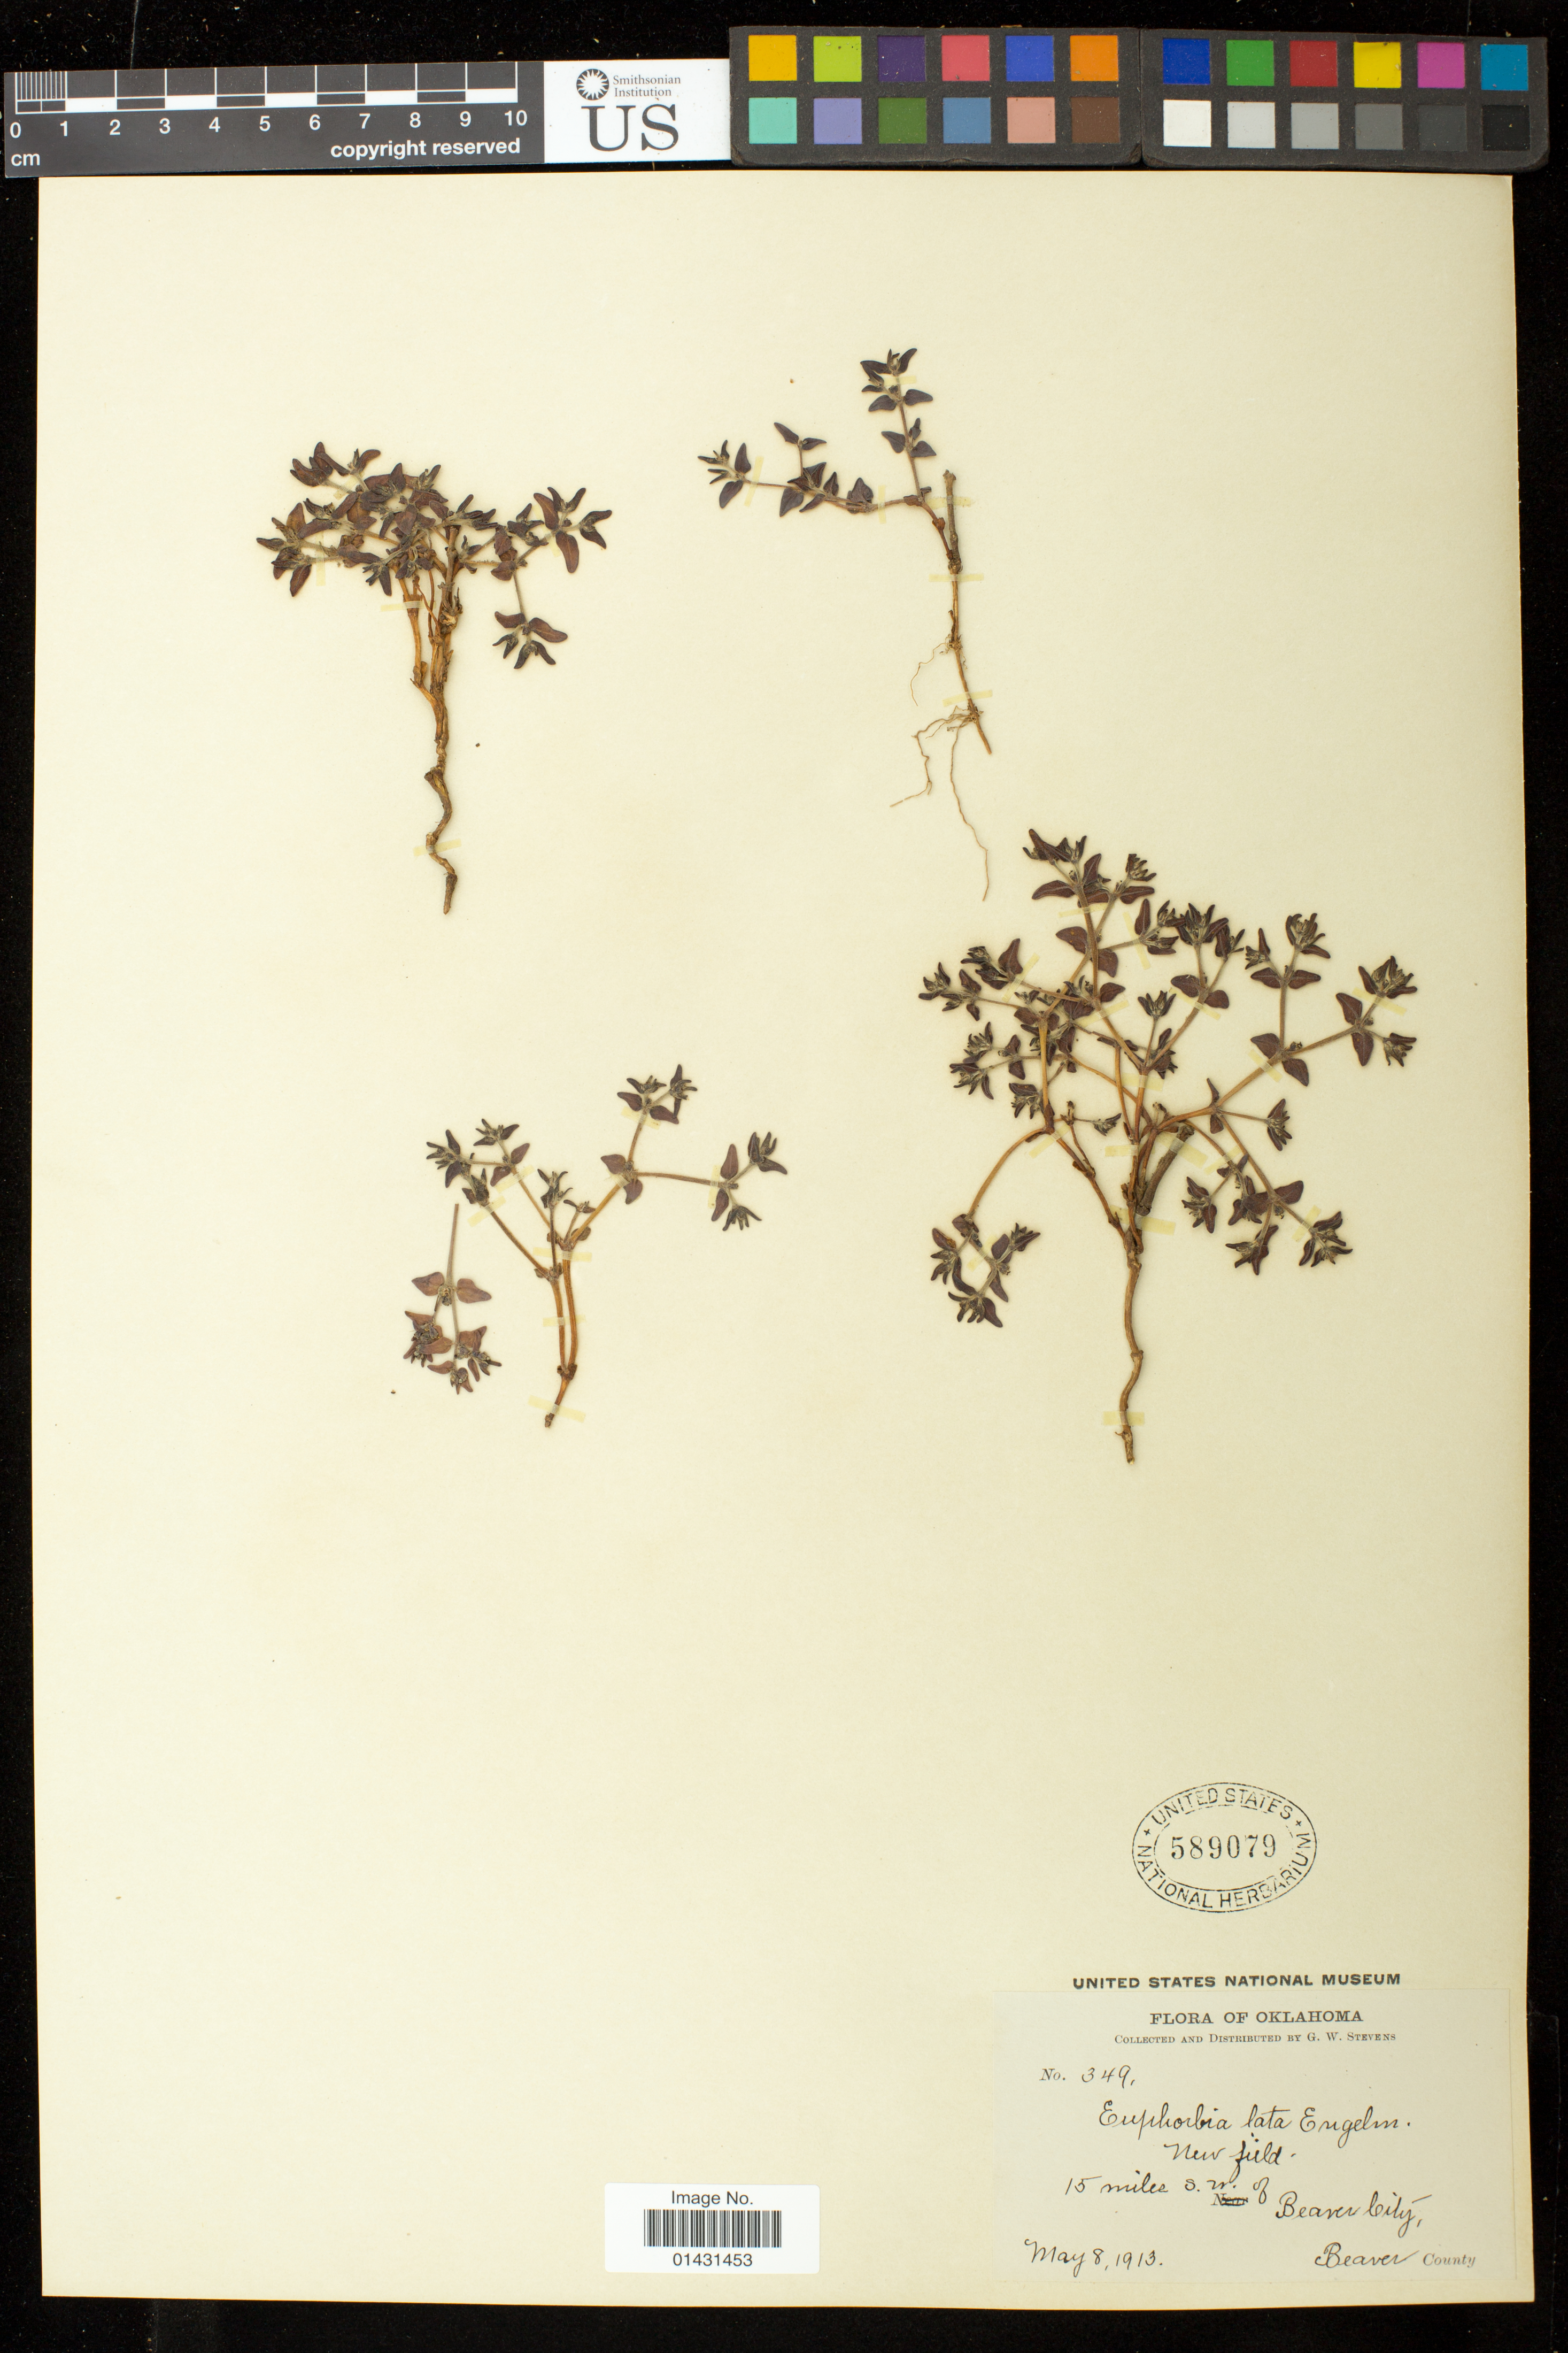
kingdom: Plantae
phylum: Tracheophyta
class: Magnoliopsida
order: Malpighiales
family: Euphorbiaceae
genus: Euphorbia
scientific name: Euphorbia laxa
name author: Drake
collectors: G. W. Stevens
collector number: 349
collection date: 1913-05-08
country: United States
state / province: Oklahoma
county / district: Beaver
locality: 15 miles S.W. of Beaver City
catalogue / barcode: US 589079